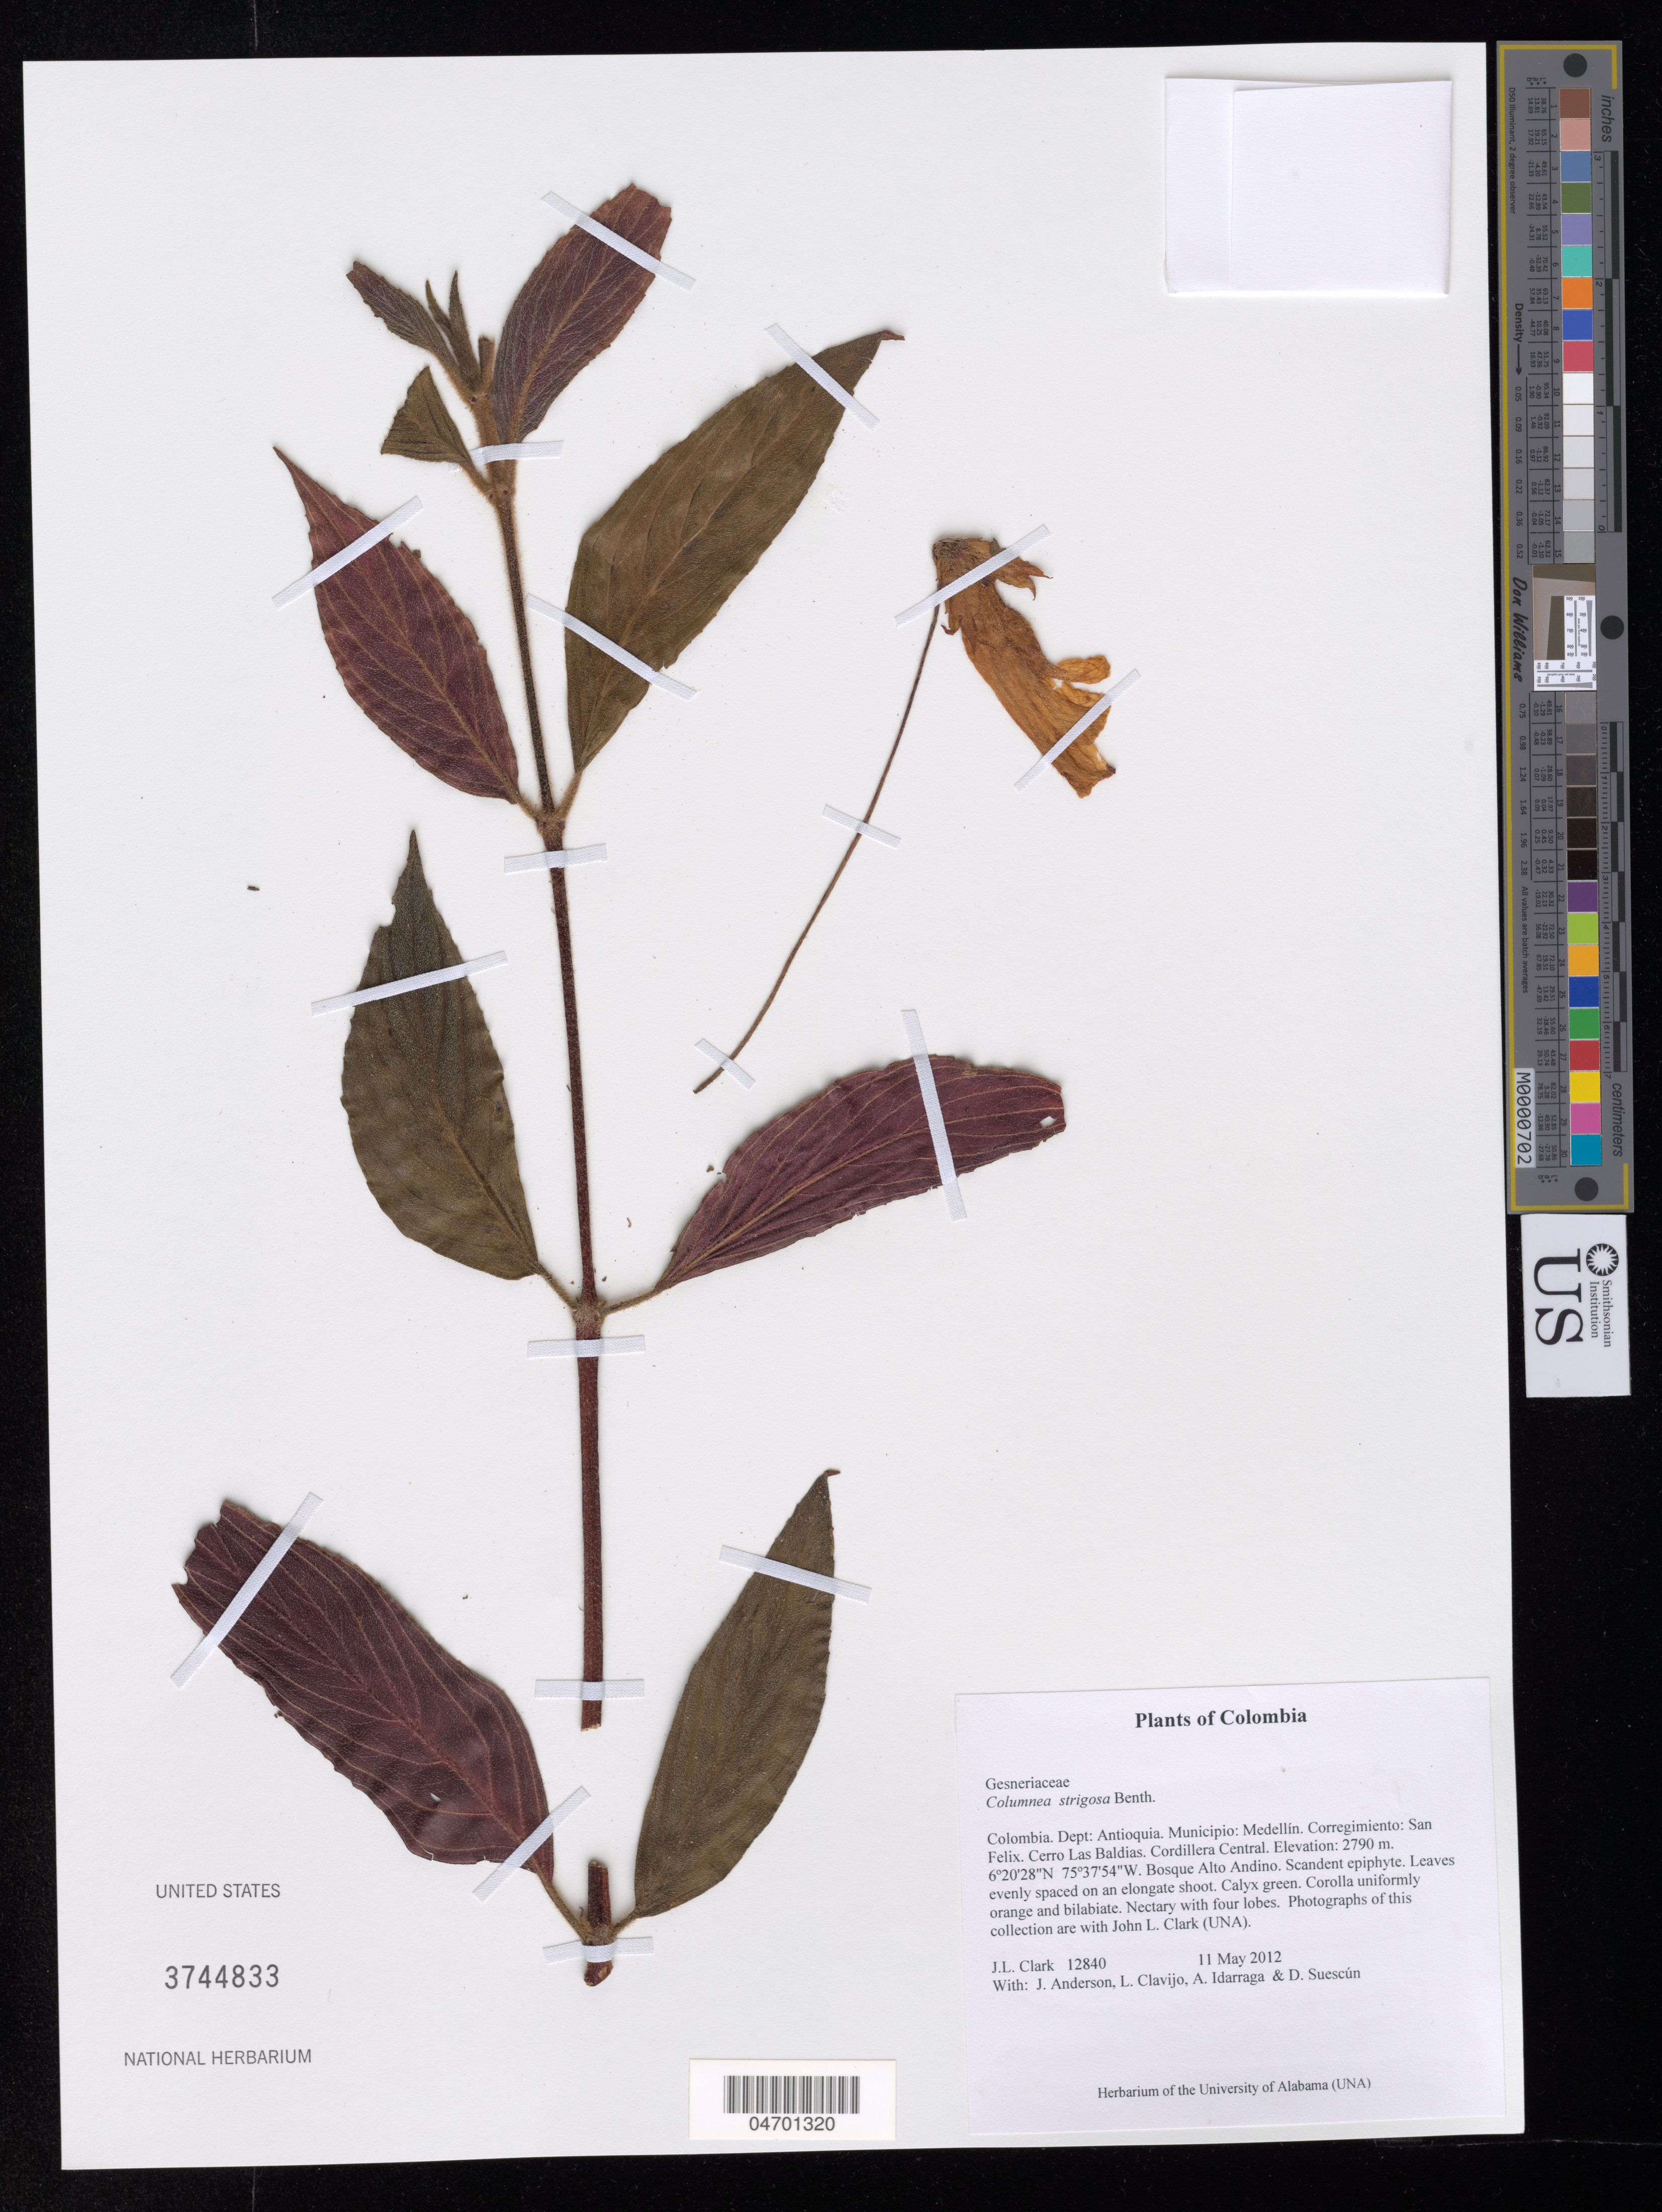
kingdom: Plantae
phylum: Tracheophyta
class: Magnoliopsida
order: Lamiales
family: Gesneriaceae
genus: Columnea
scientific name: Columnea strigosa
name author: Benth.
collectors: J. L. Clark, J. Anderson, L. Clavijo & D. Suescún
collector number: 12840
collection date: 2012-05-11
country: Colombia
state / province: Antioquia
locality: Dept: Antioquia. Municipio: Medellín. Corregimiento: San Felix. Cerro Las Baldias. Cordillera Central. Bosque Alto Andino.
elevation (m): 2790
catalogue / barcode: US 3744833